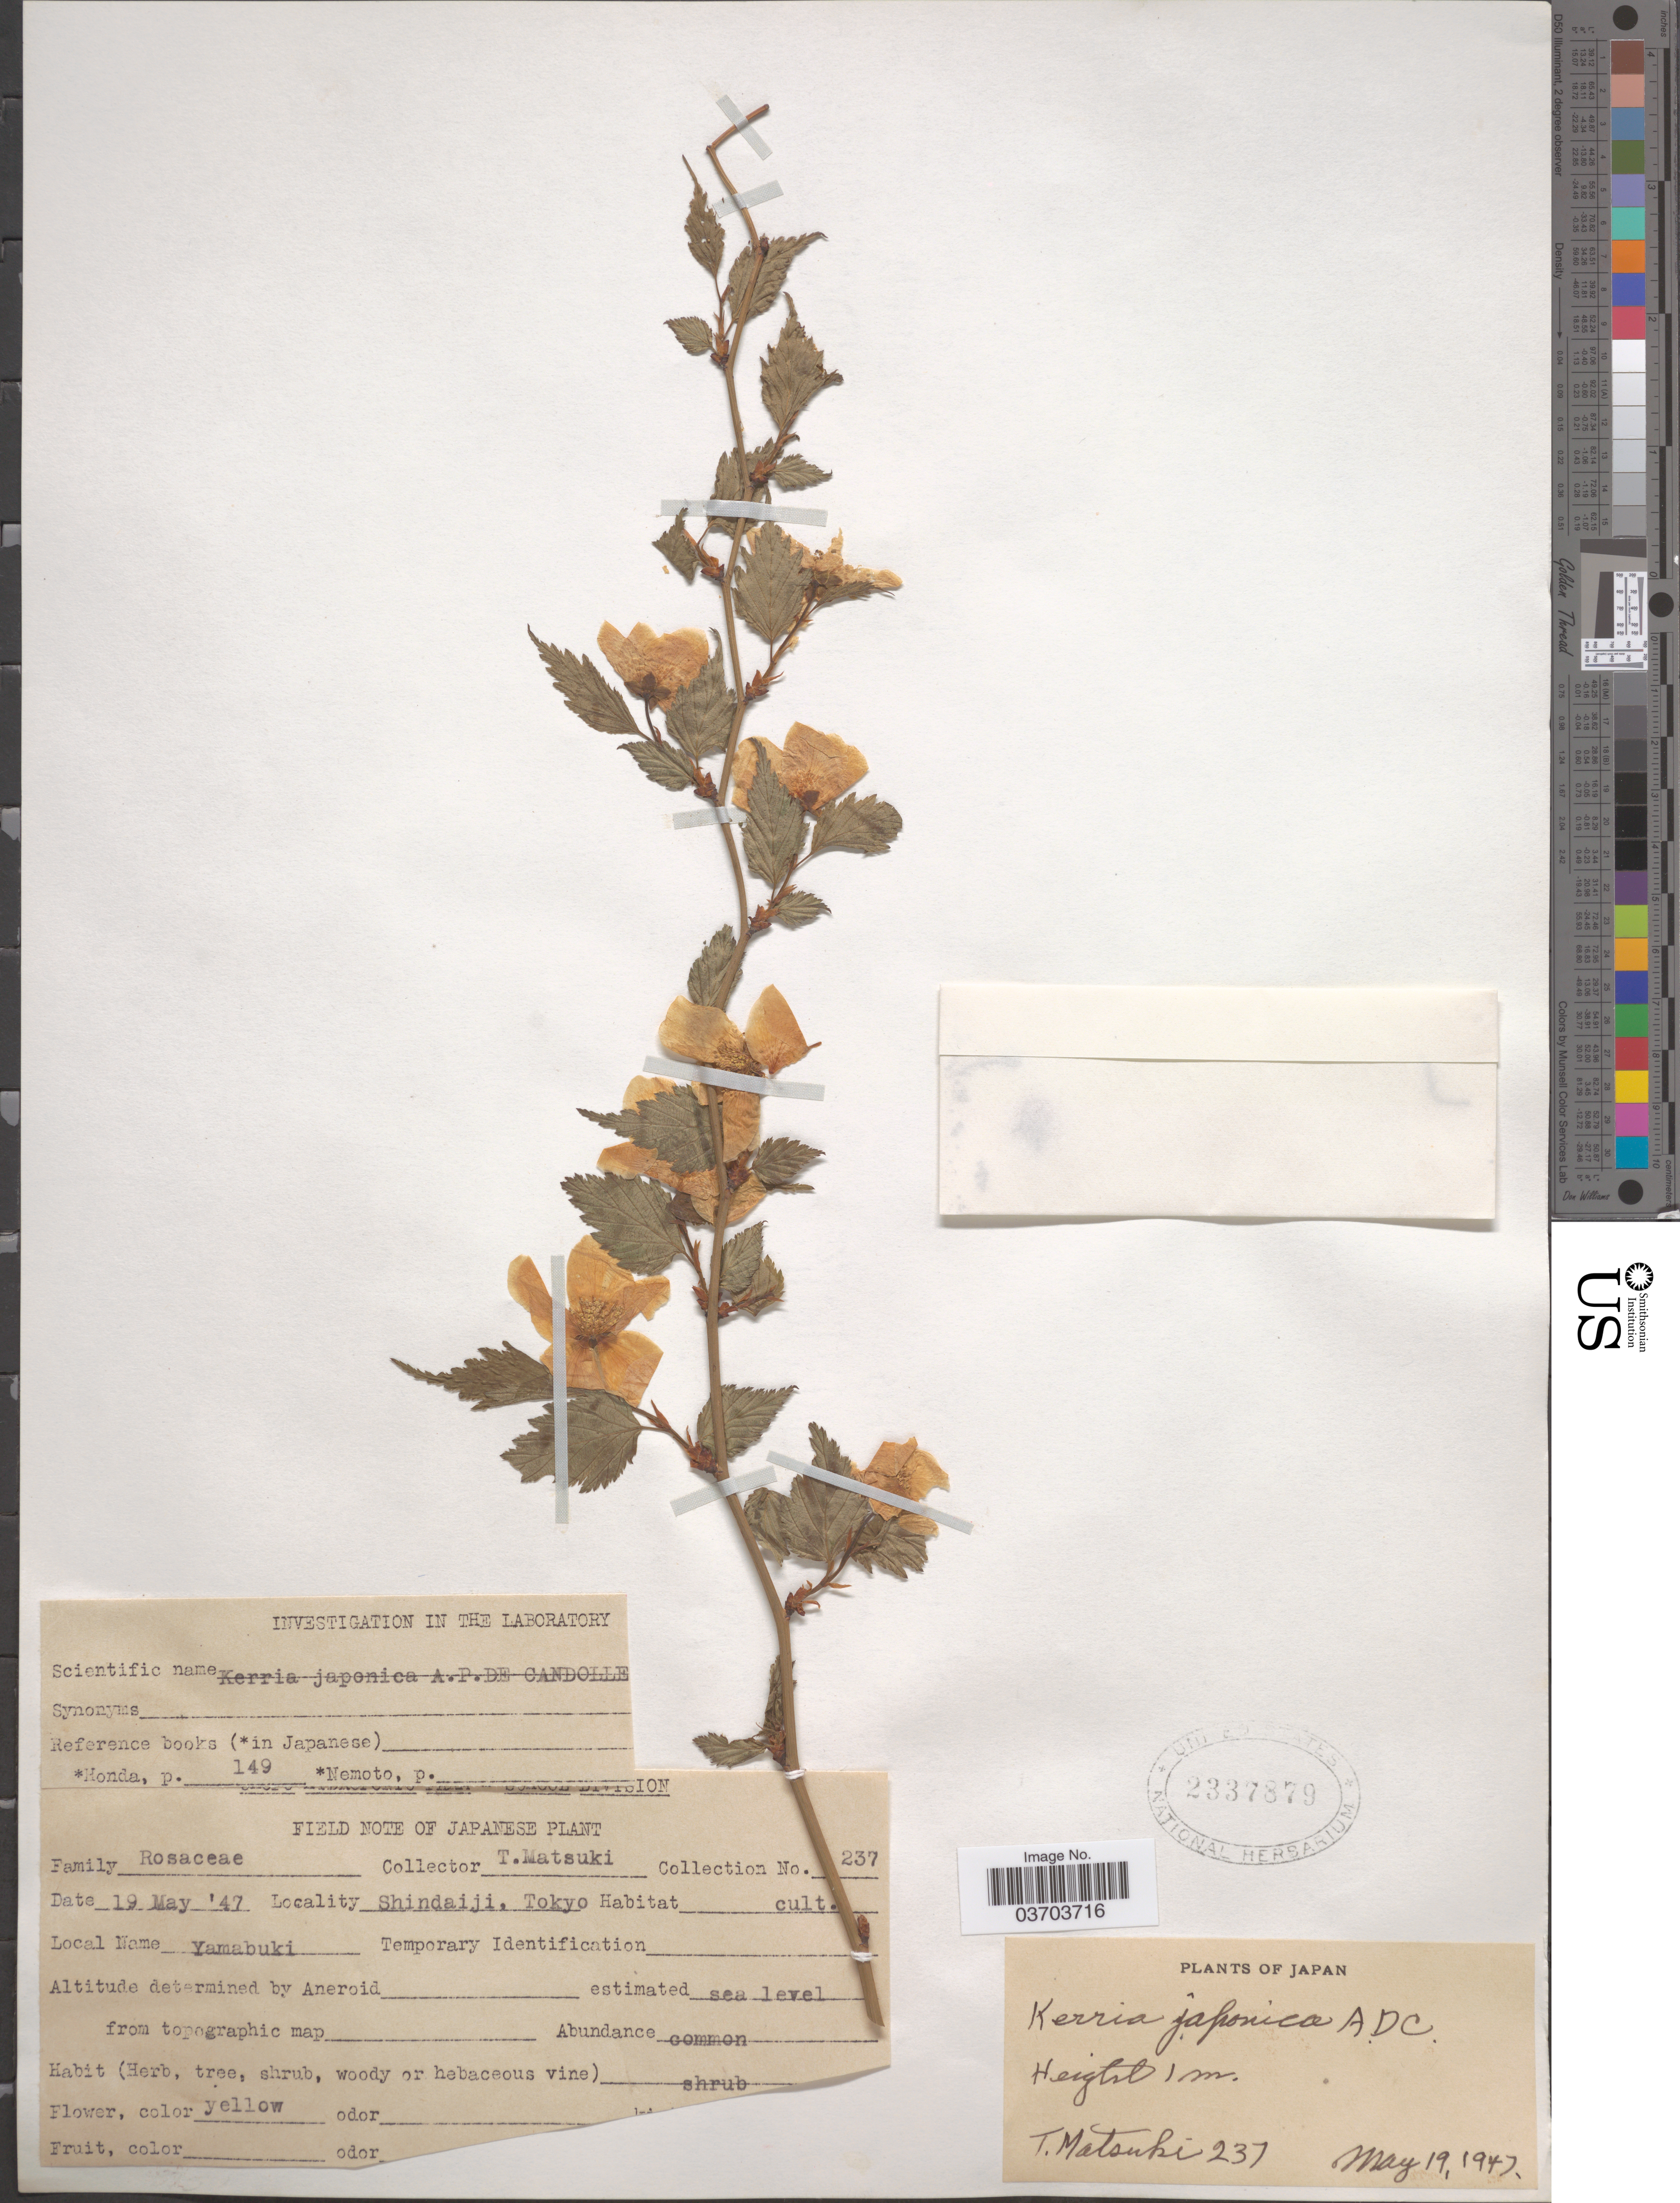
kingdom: Plantae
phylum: Tracheophyta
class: Magnoliopsida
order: Rosales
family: Rosaceae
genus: Kerria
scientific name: Kerria japonica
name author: (L.) DC.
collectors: T. Matsuki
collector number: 237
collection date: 1947-05-19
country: Japan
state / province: Tokyo, Federal City of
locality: Shindaiji, Tokyo.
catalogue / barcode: US 2337879